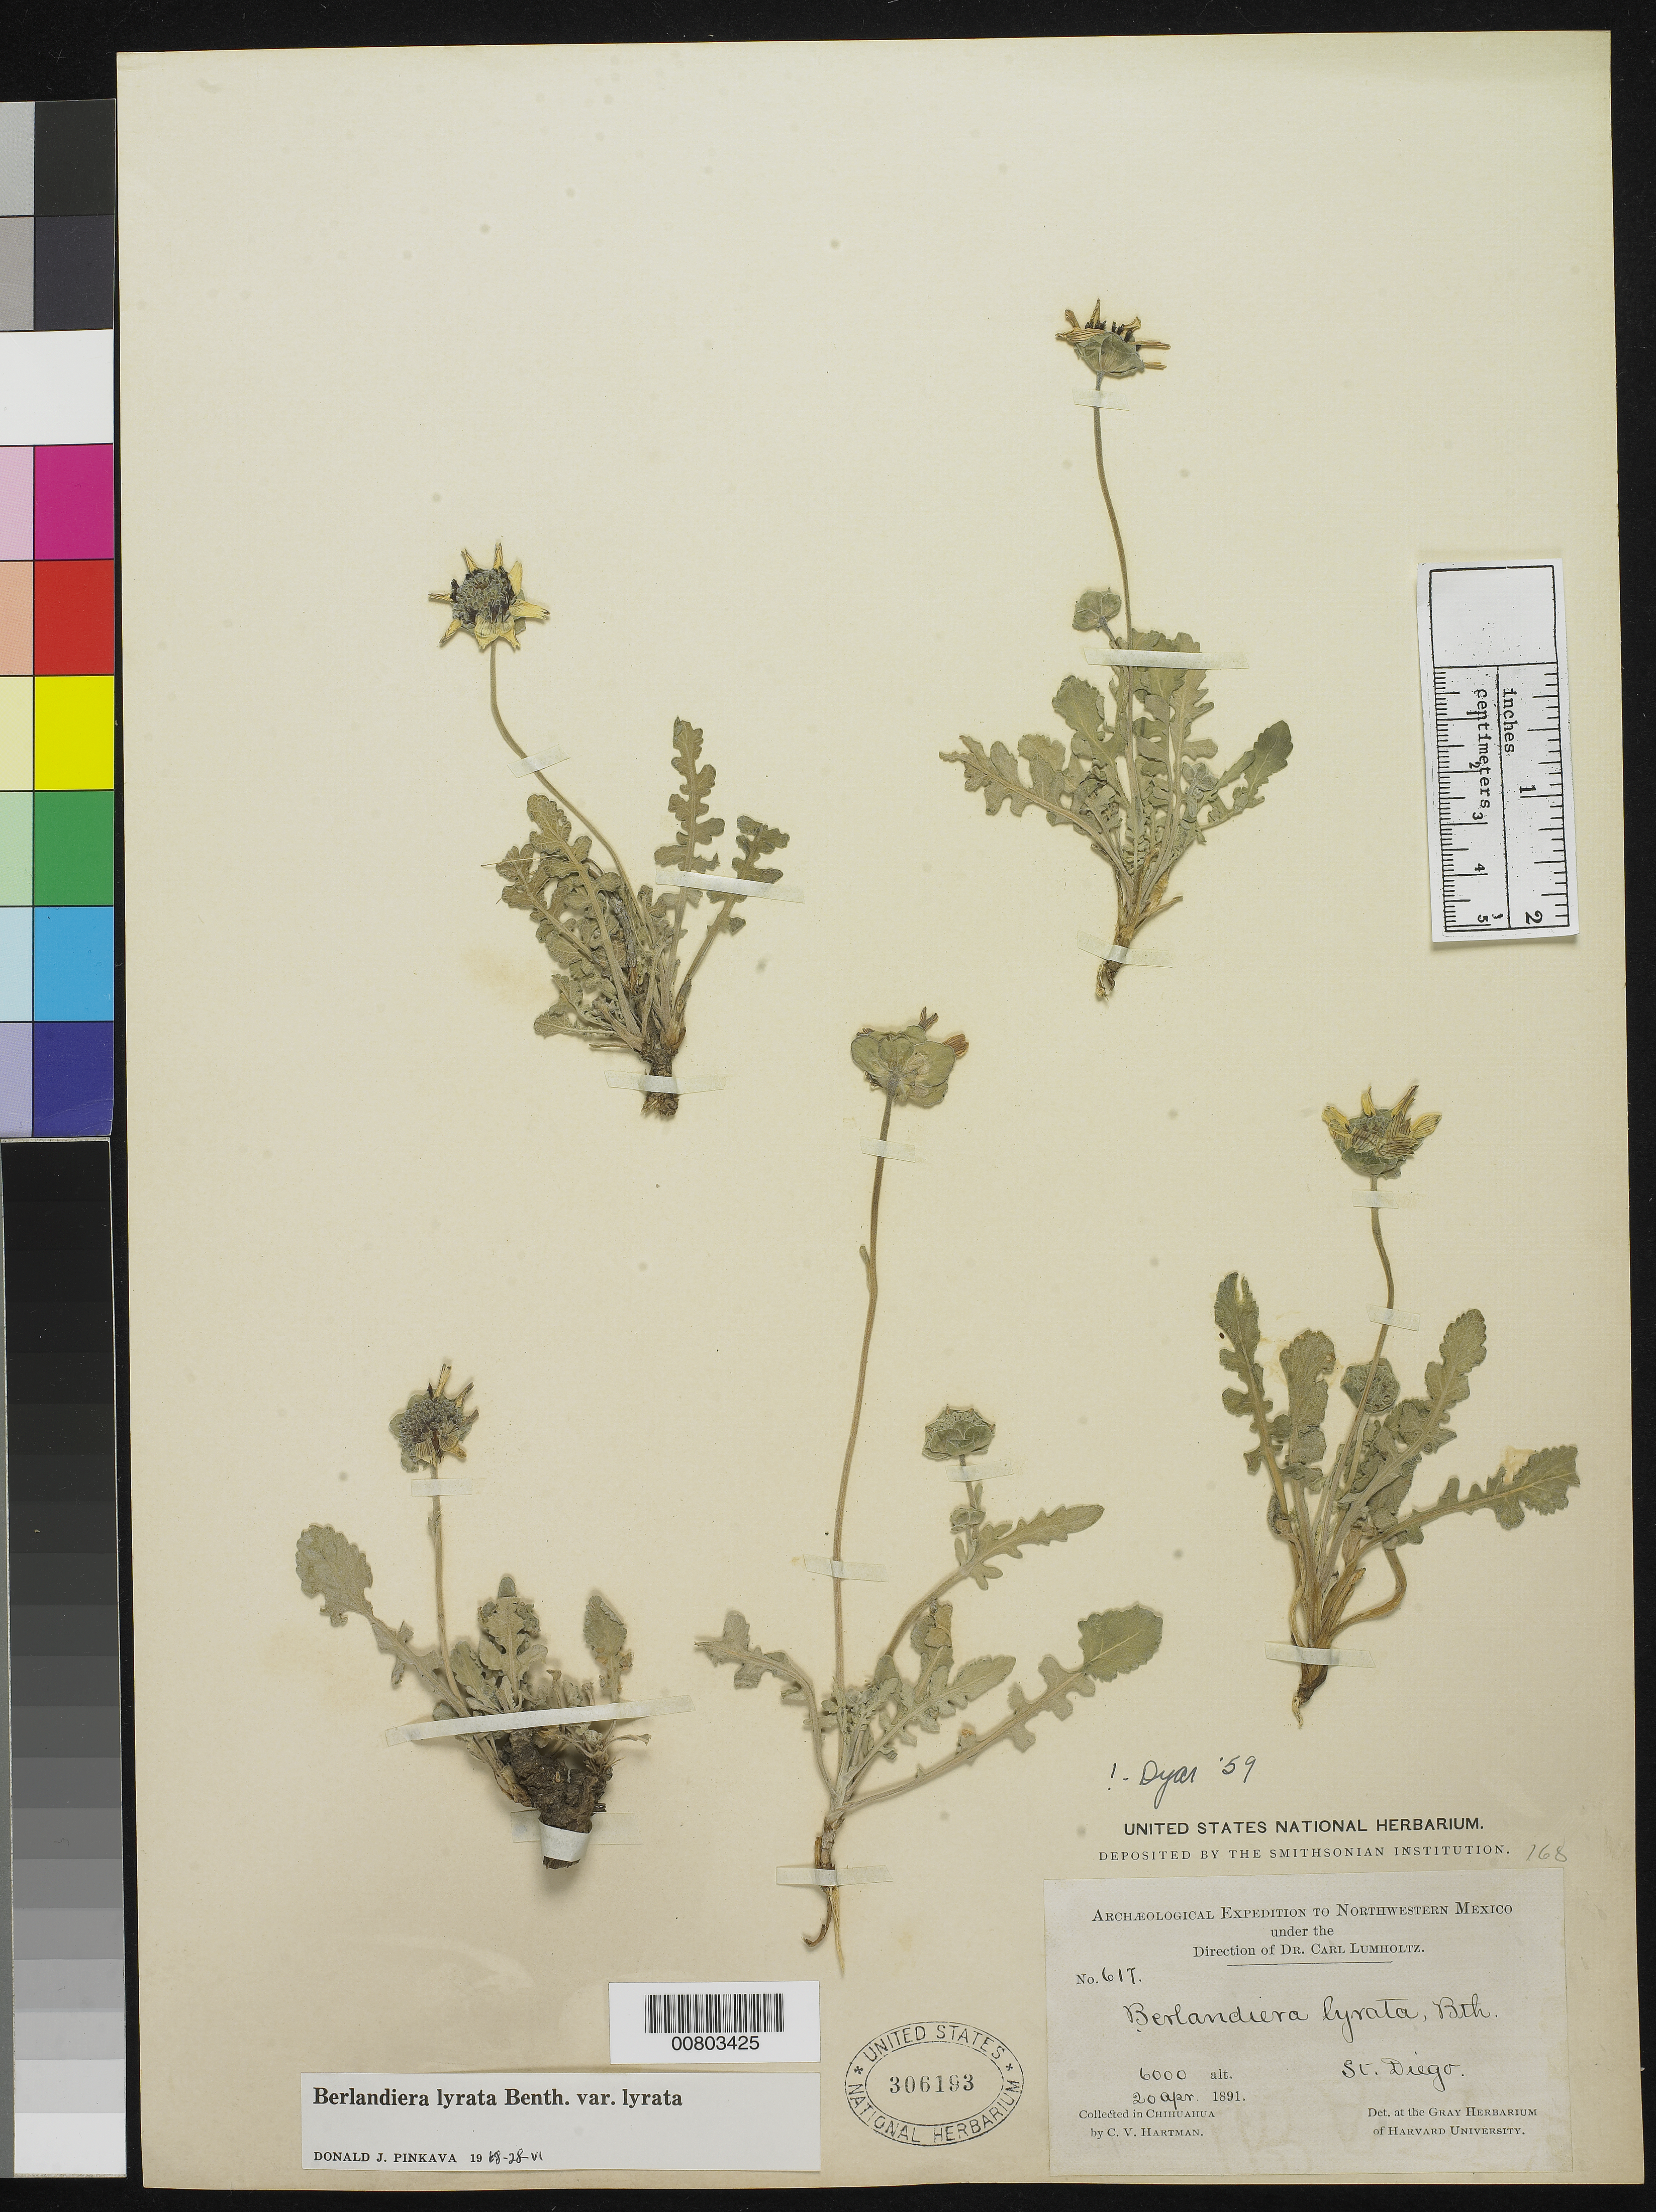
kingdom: Plantae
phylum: Tracheophyta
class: Magnoliopsida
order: Asterales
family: Asteraceae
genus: Berlandiera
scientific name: Berlandiera lyrata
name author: Benth.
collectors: C. V. Hartman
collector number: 617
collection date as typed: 20 Apr 1891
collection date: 1891-04-20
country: Mexico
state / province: Chihuahua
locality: St. Diego, Chihuahua.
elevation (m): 1829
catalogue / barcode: US 306193